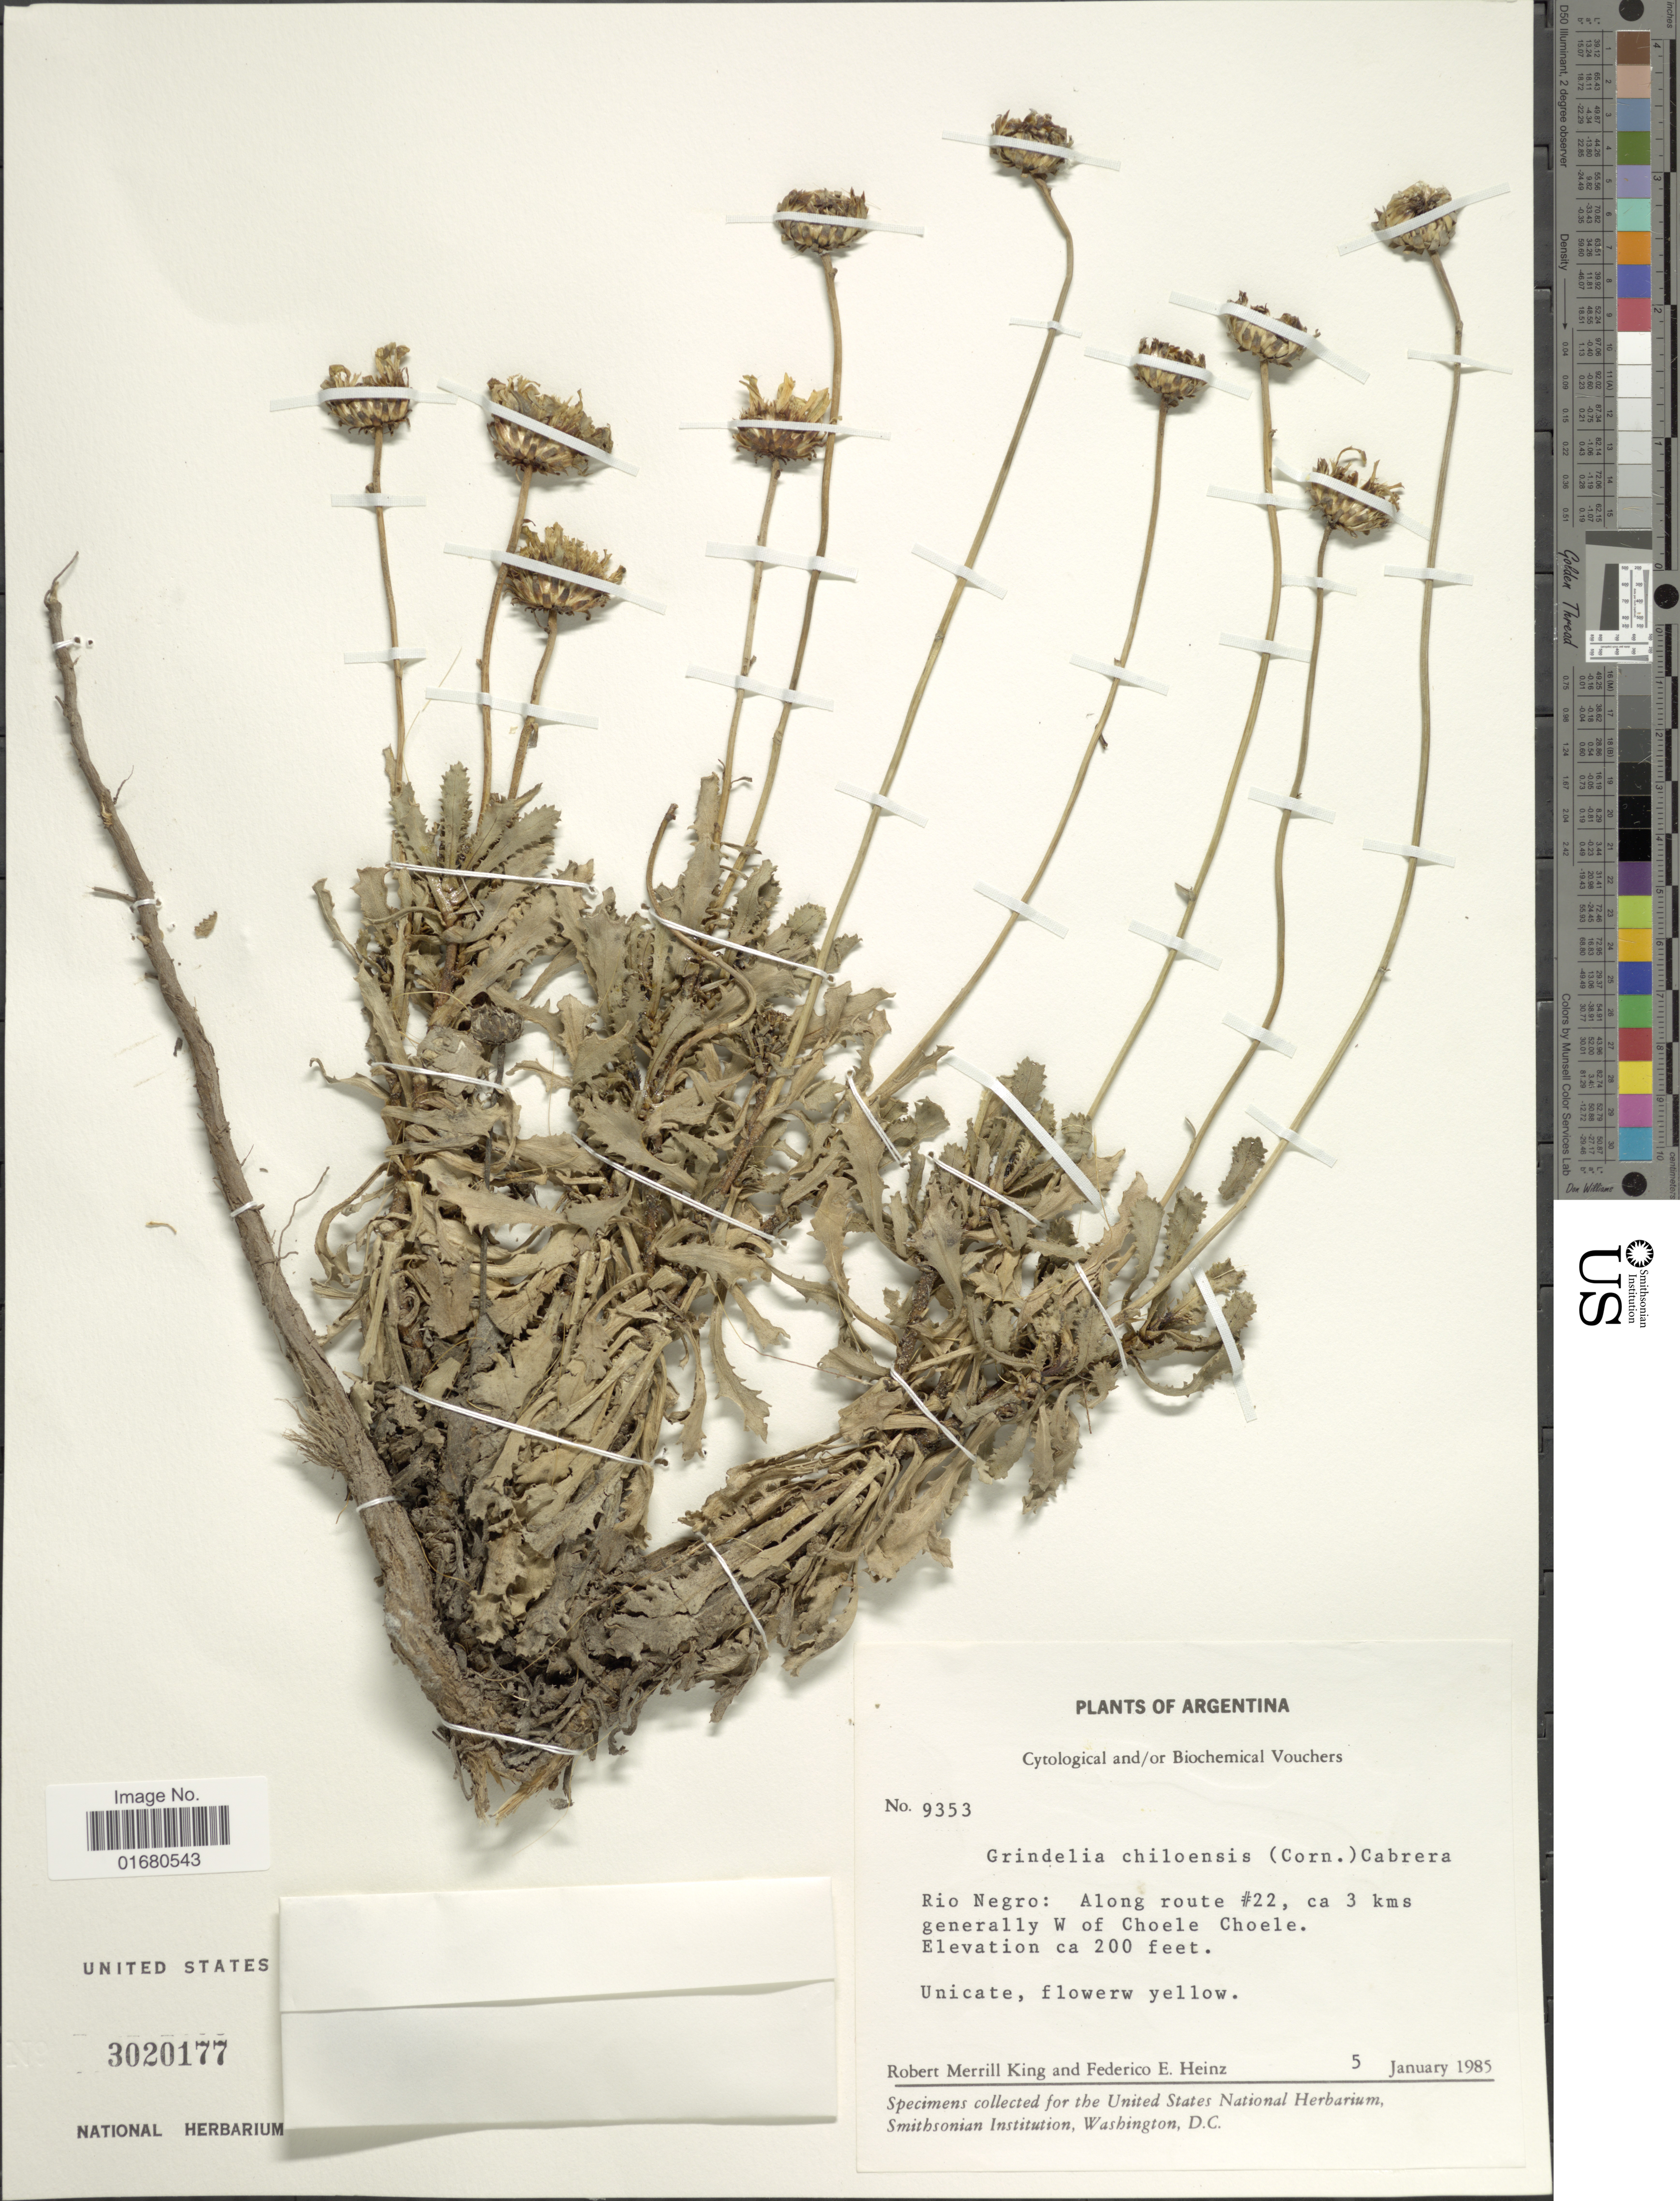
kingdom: Plantae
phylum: Tracheophyta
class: Magnoliopsida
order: Asterales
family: Asteraceae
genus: Grindelia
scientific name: Grindelia chiloensis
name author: (Cornel.) Cabrera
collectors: R. M. King & F. Heinz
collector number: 9353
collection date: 1985-01-05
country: Argentina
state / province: Rio Negro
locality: Along route #22, ca. 3 kms generally W of Choele Choele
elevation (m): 61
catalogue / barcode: US 3020177